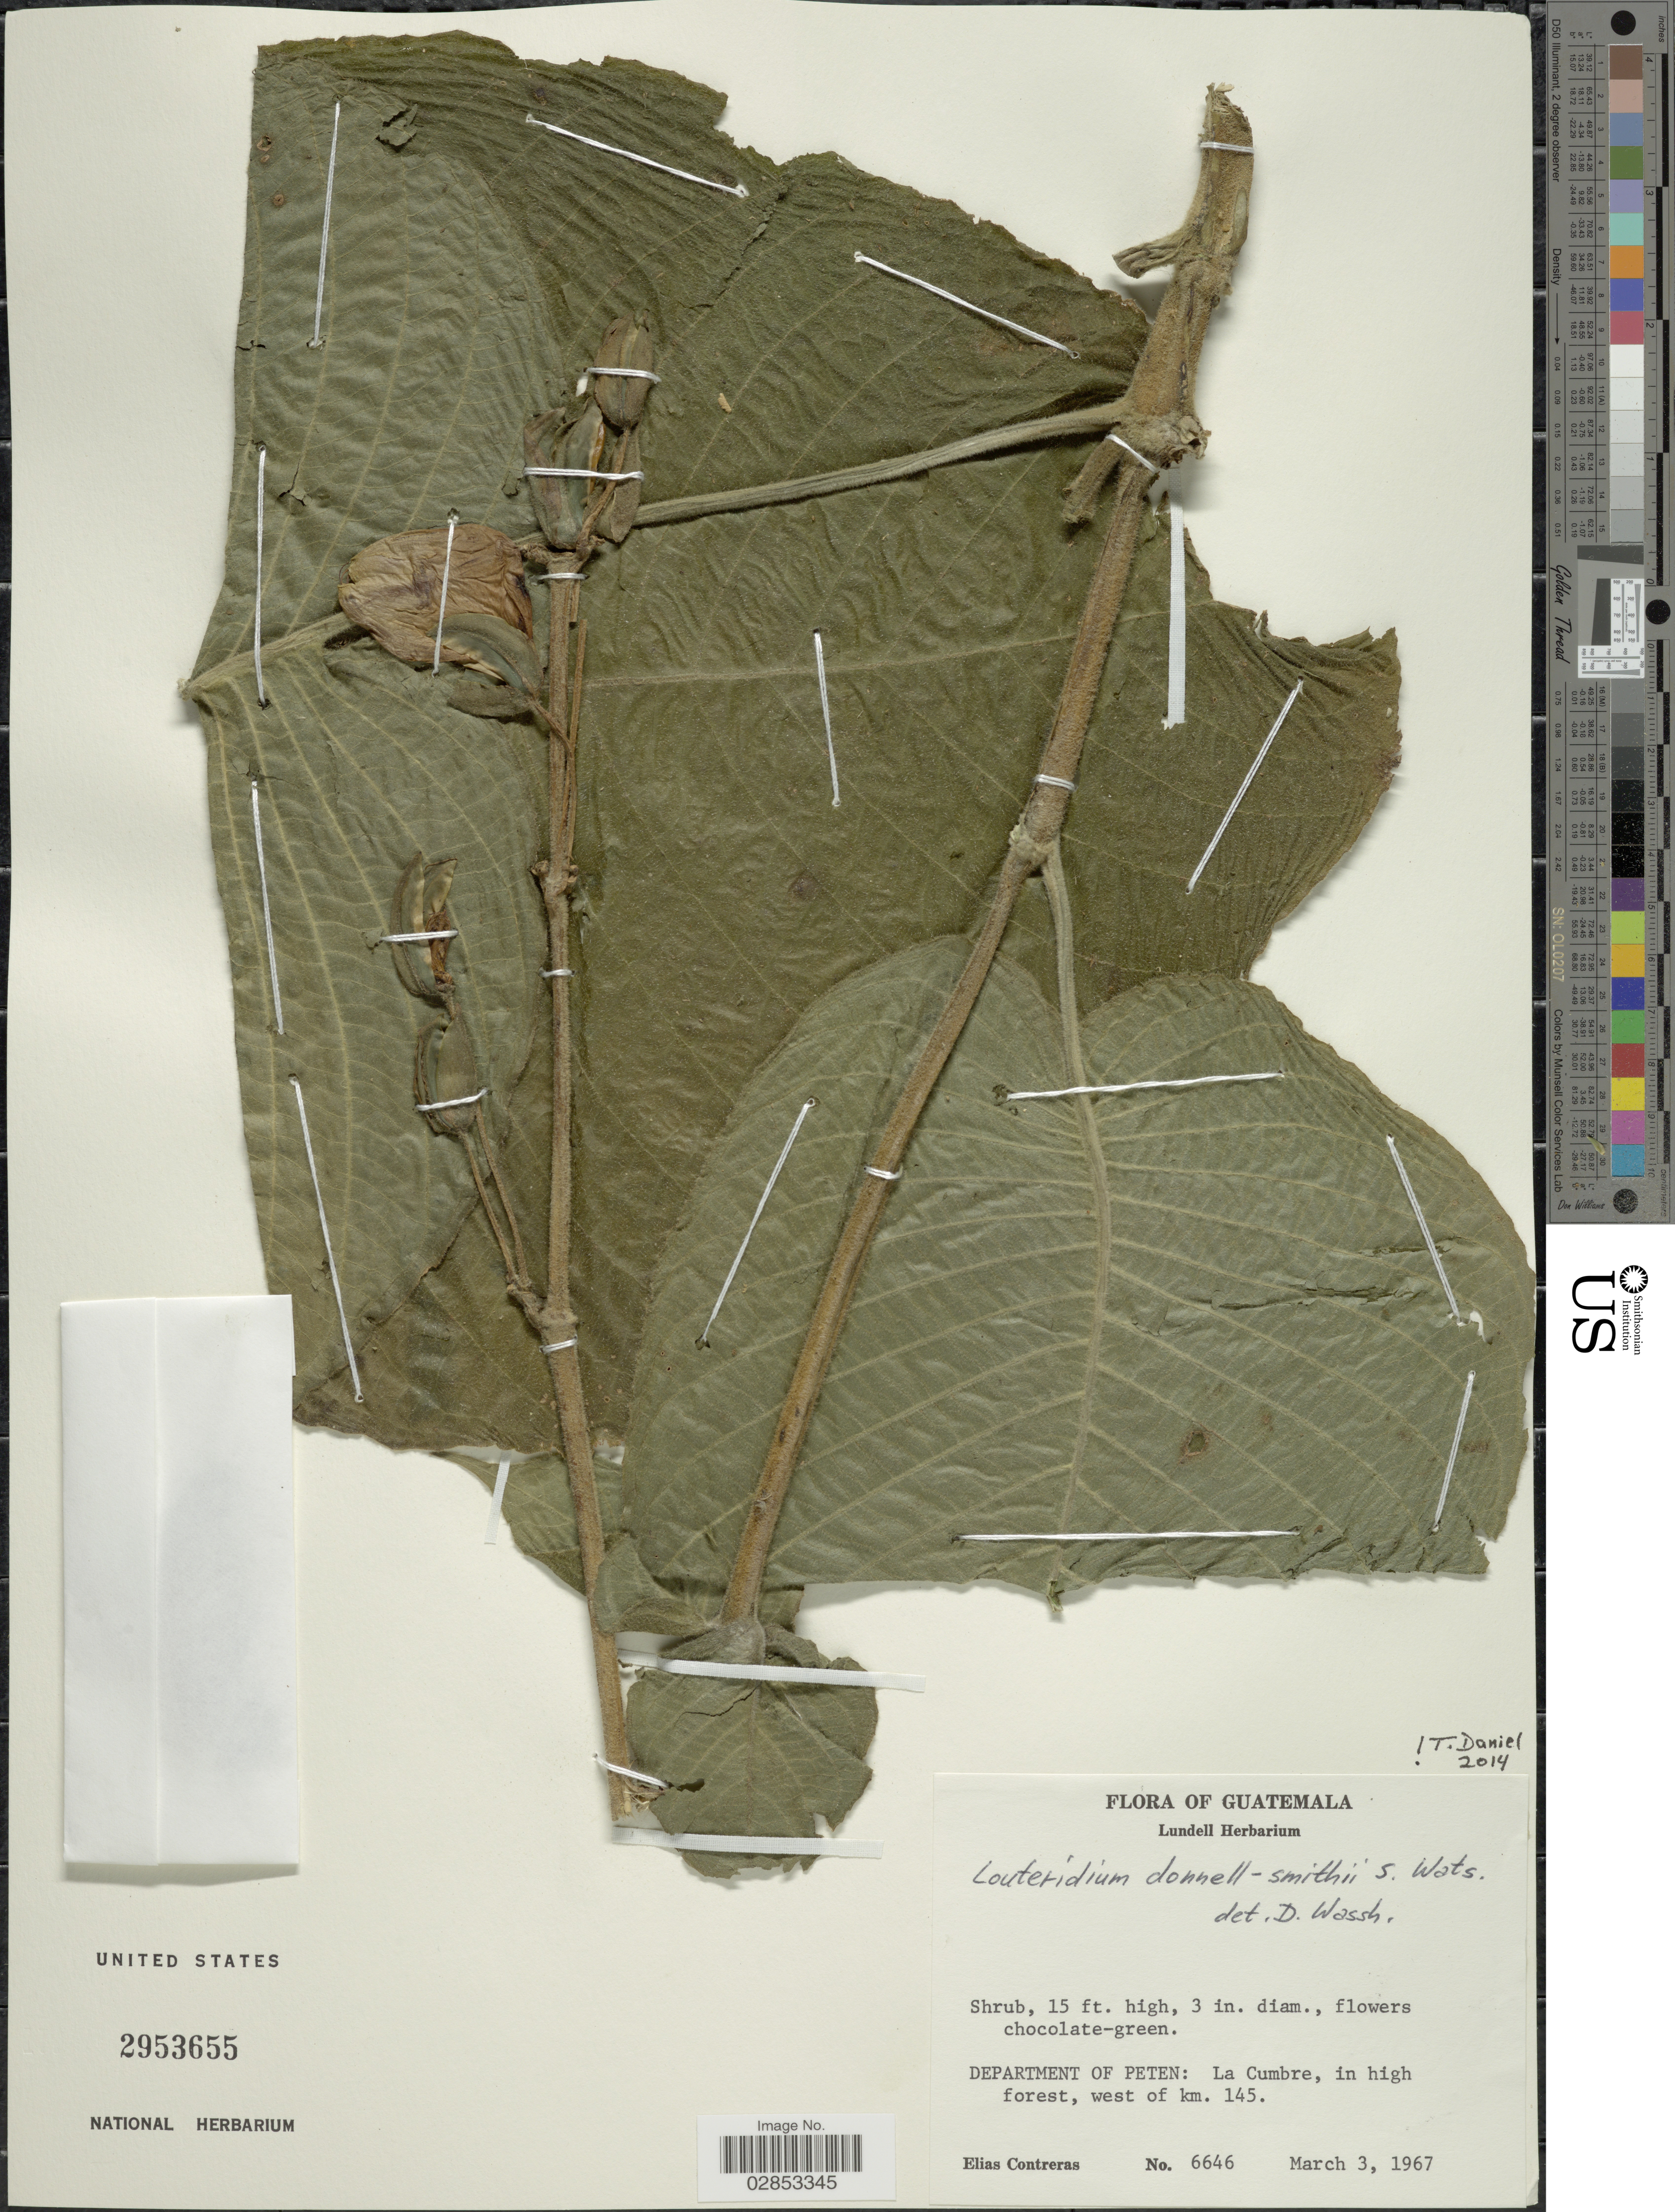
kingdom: Plantae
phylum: Tracheophyta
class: Magnoliopsida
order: Lamiales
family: Acanthaceae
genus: Louteridium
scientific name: Louteridium donnell-smithii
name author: S. Watson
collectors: E. Contreras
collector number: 6646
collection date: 1967-03-03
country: Guatemala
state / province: El Petén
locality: Department of Peten: La Cumbre, in high forest, west of km. 145.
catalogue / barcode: US 2953655